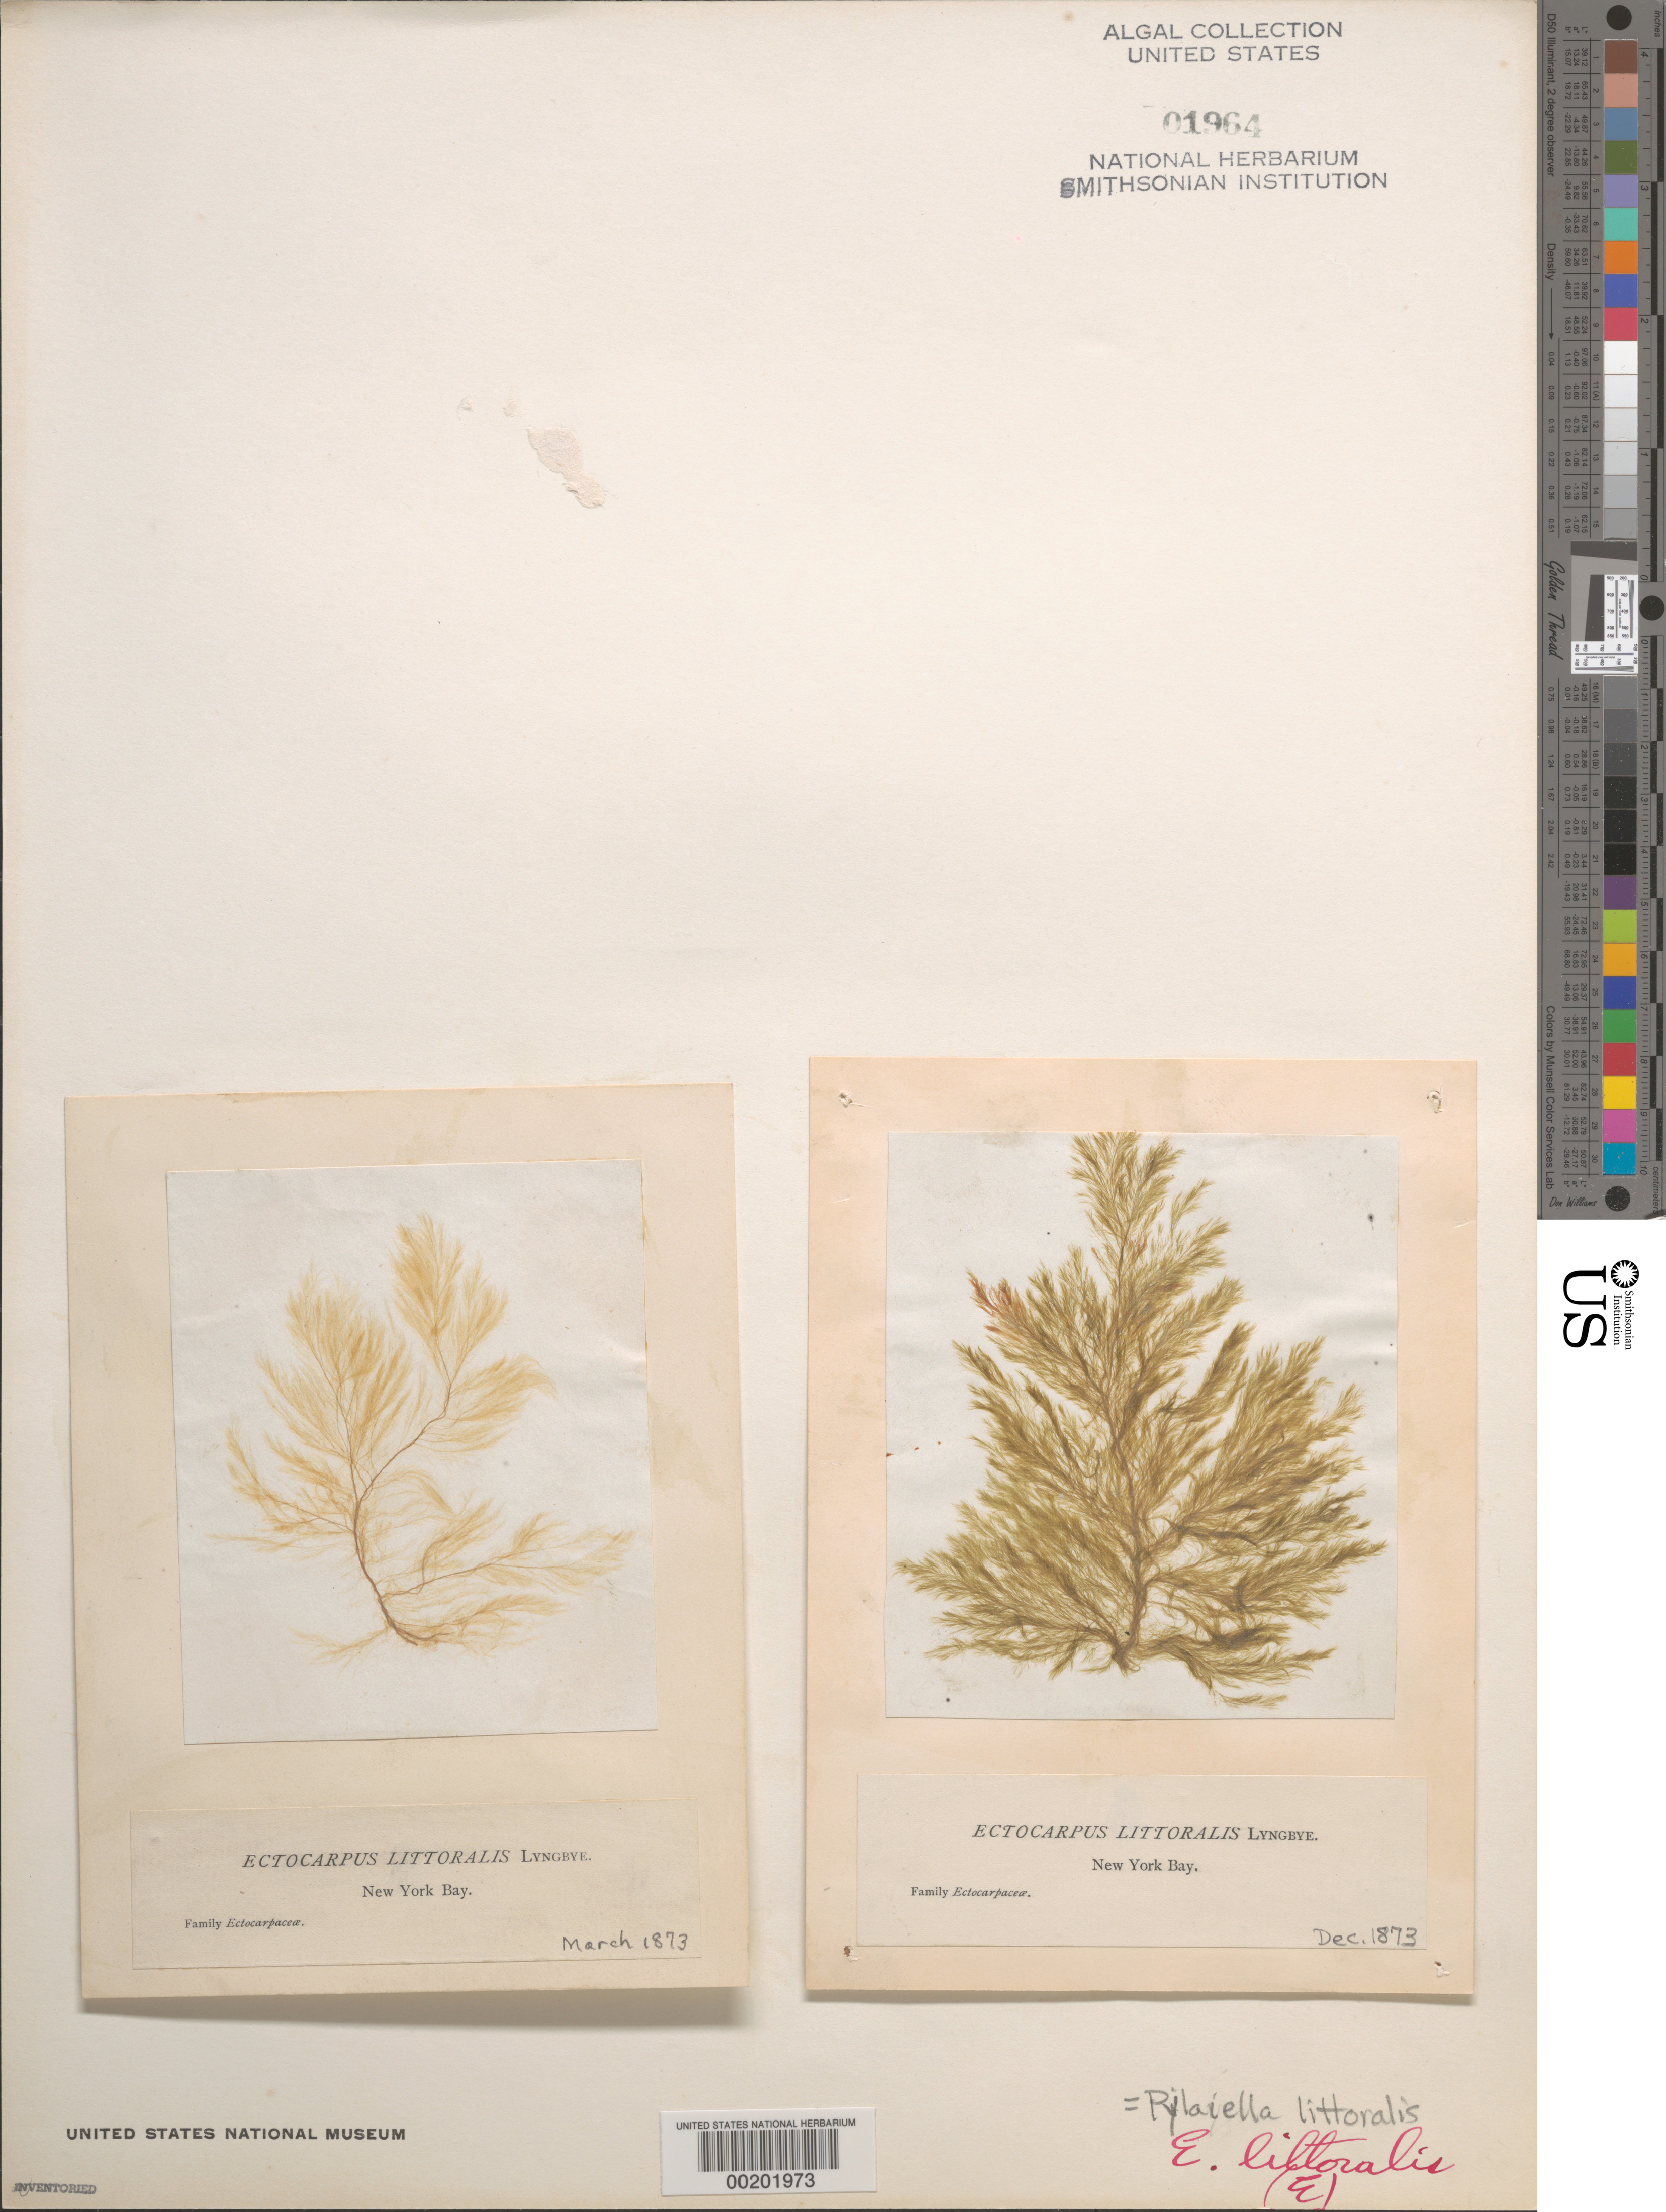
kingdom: Chromista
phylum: Ochrophyta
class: Phaeophyceae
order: Ectocarpales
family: Acinetosporaceae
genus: Pylaiella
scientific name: Pylaiella litoralis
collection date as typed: Mar 1873 AND -- Dec 1873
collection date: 1873-03,1873-12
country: United States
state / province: New York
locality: New York Bay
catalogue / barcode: US 1964